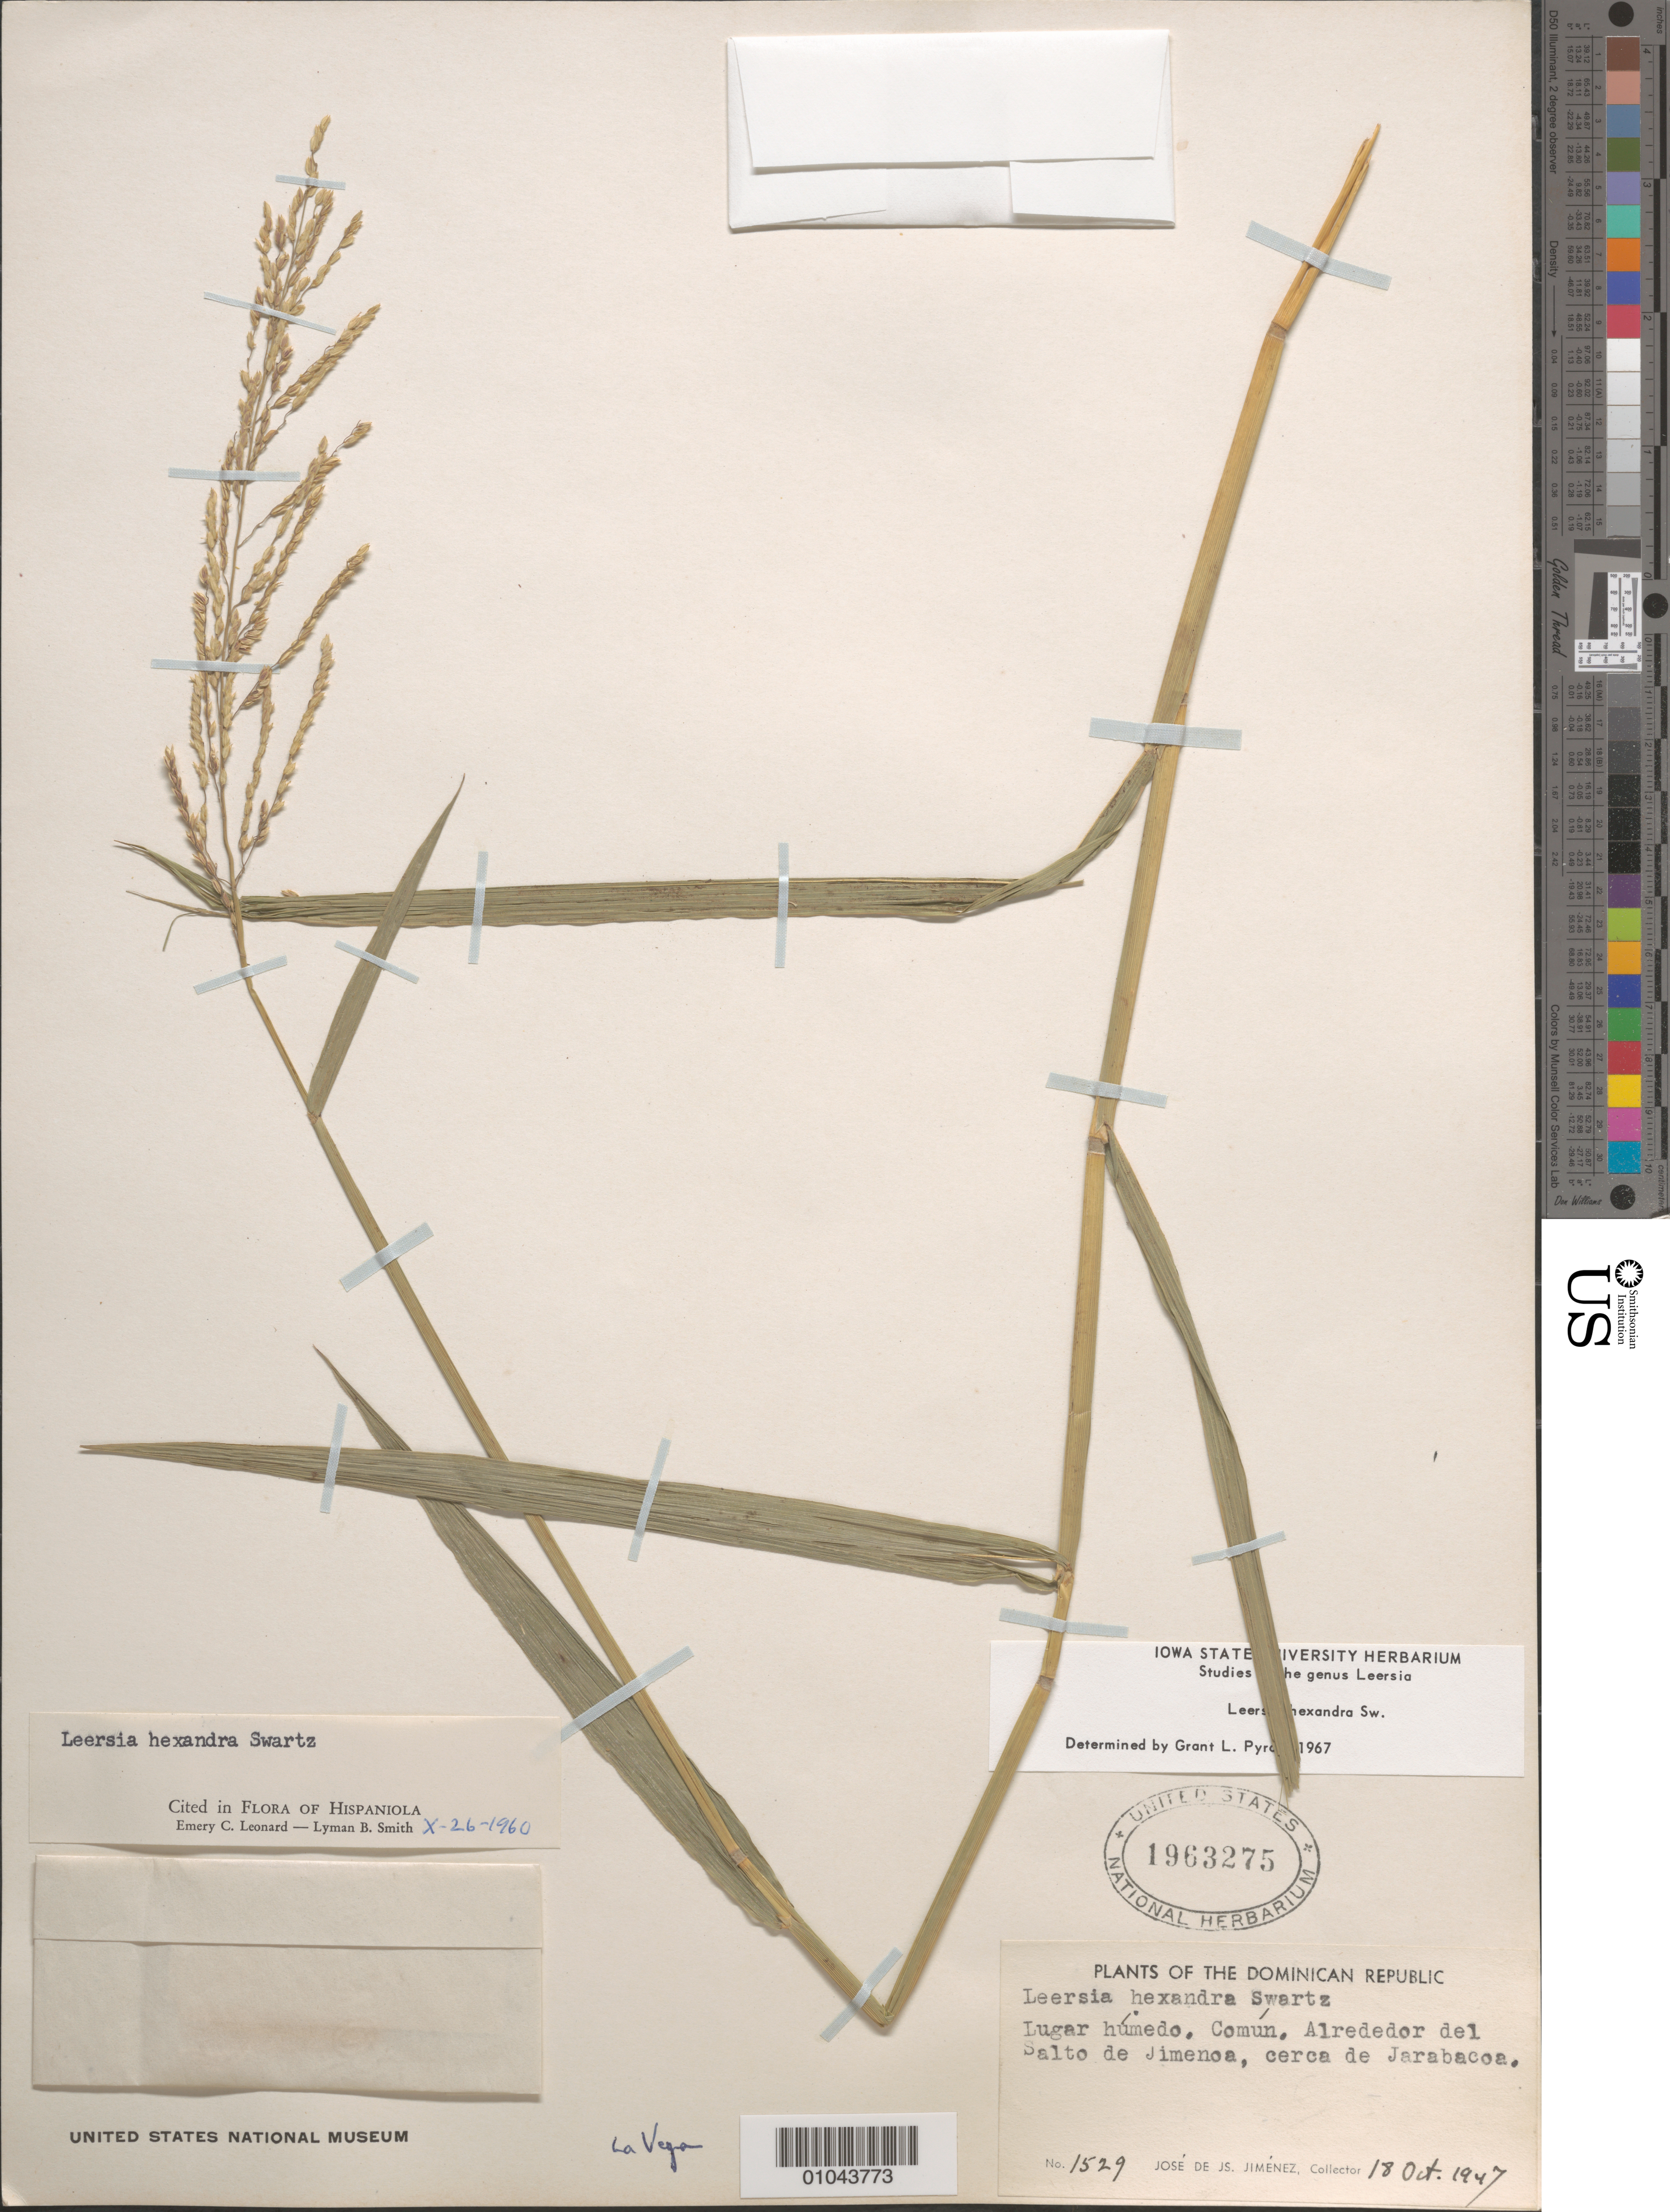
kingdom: Plantae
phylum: Tracheophyta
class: Liliopsida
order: Poales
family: Poaceae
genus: Leersia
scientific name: Leersia hexandra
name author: Sw.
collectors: J. J. Jiménez Almonte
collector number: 1529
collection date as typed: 18 Oct 1947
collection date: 1947-10-18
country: Dominican Republic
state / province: La Vega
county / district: Santo Domingo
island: Hispaniola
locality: Alrededor del Salto de Jimenoa, cerca de Jarabacoa.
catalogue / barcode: US 1963275